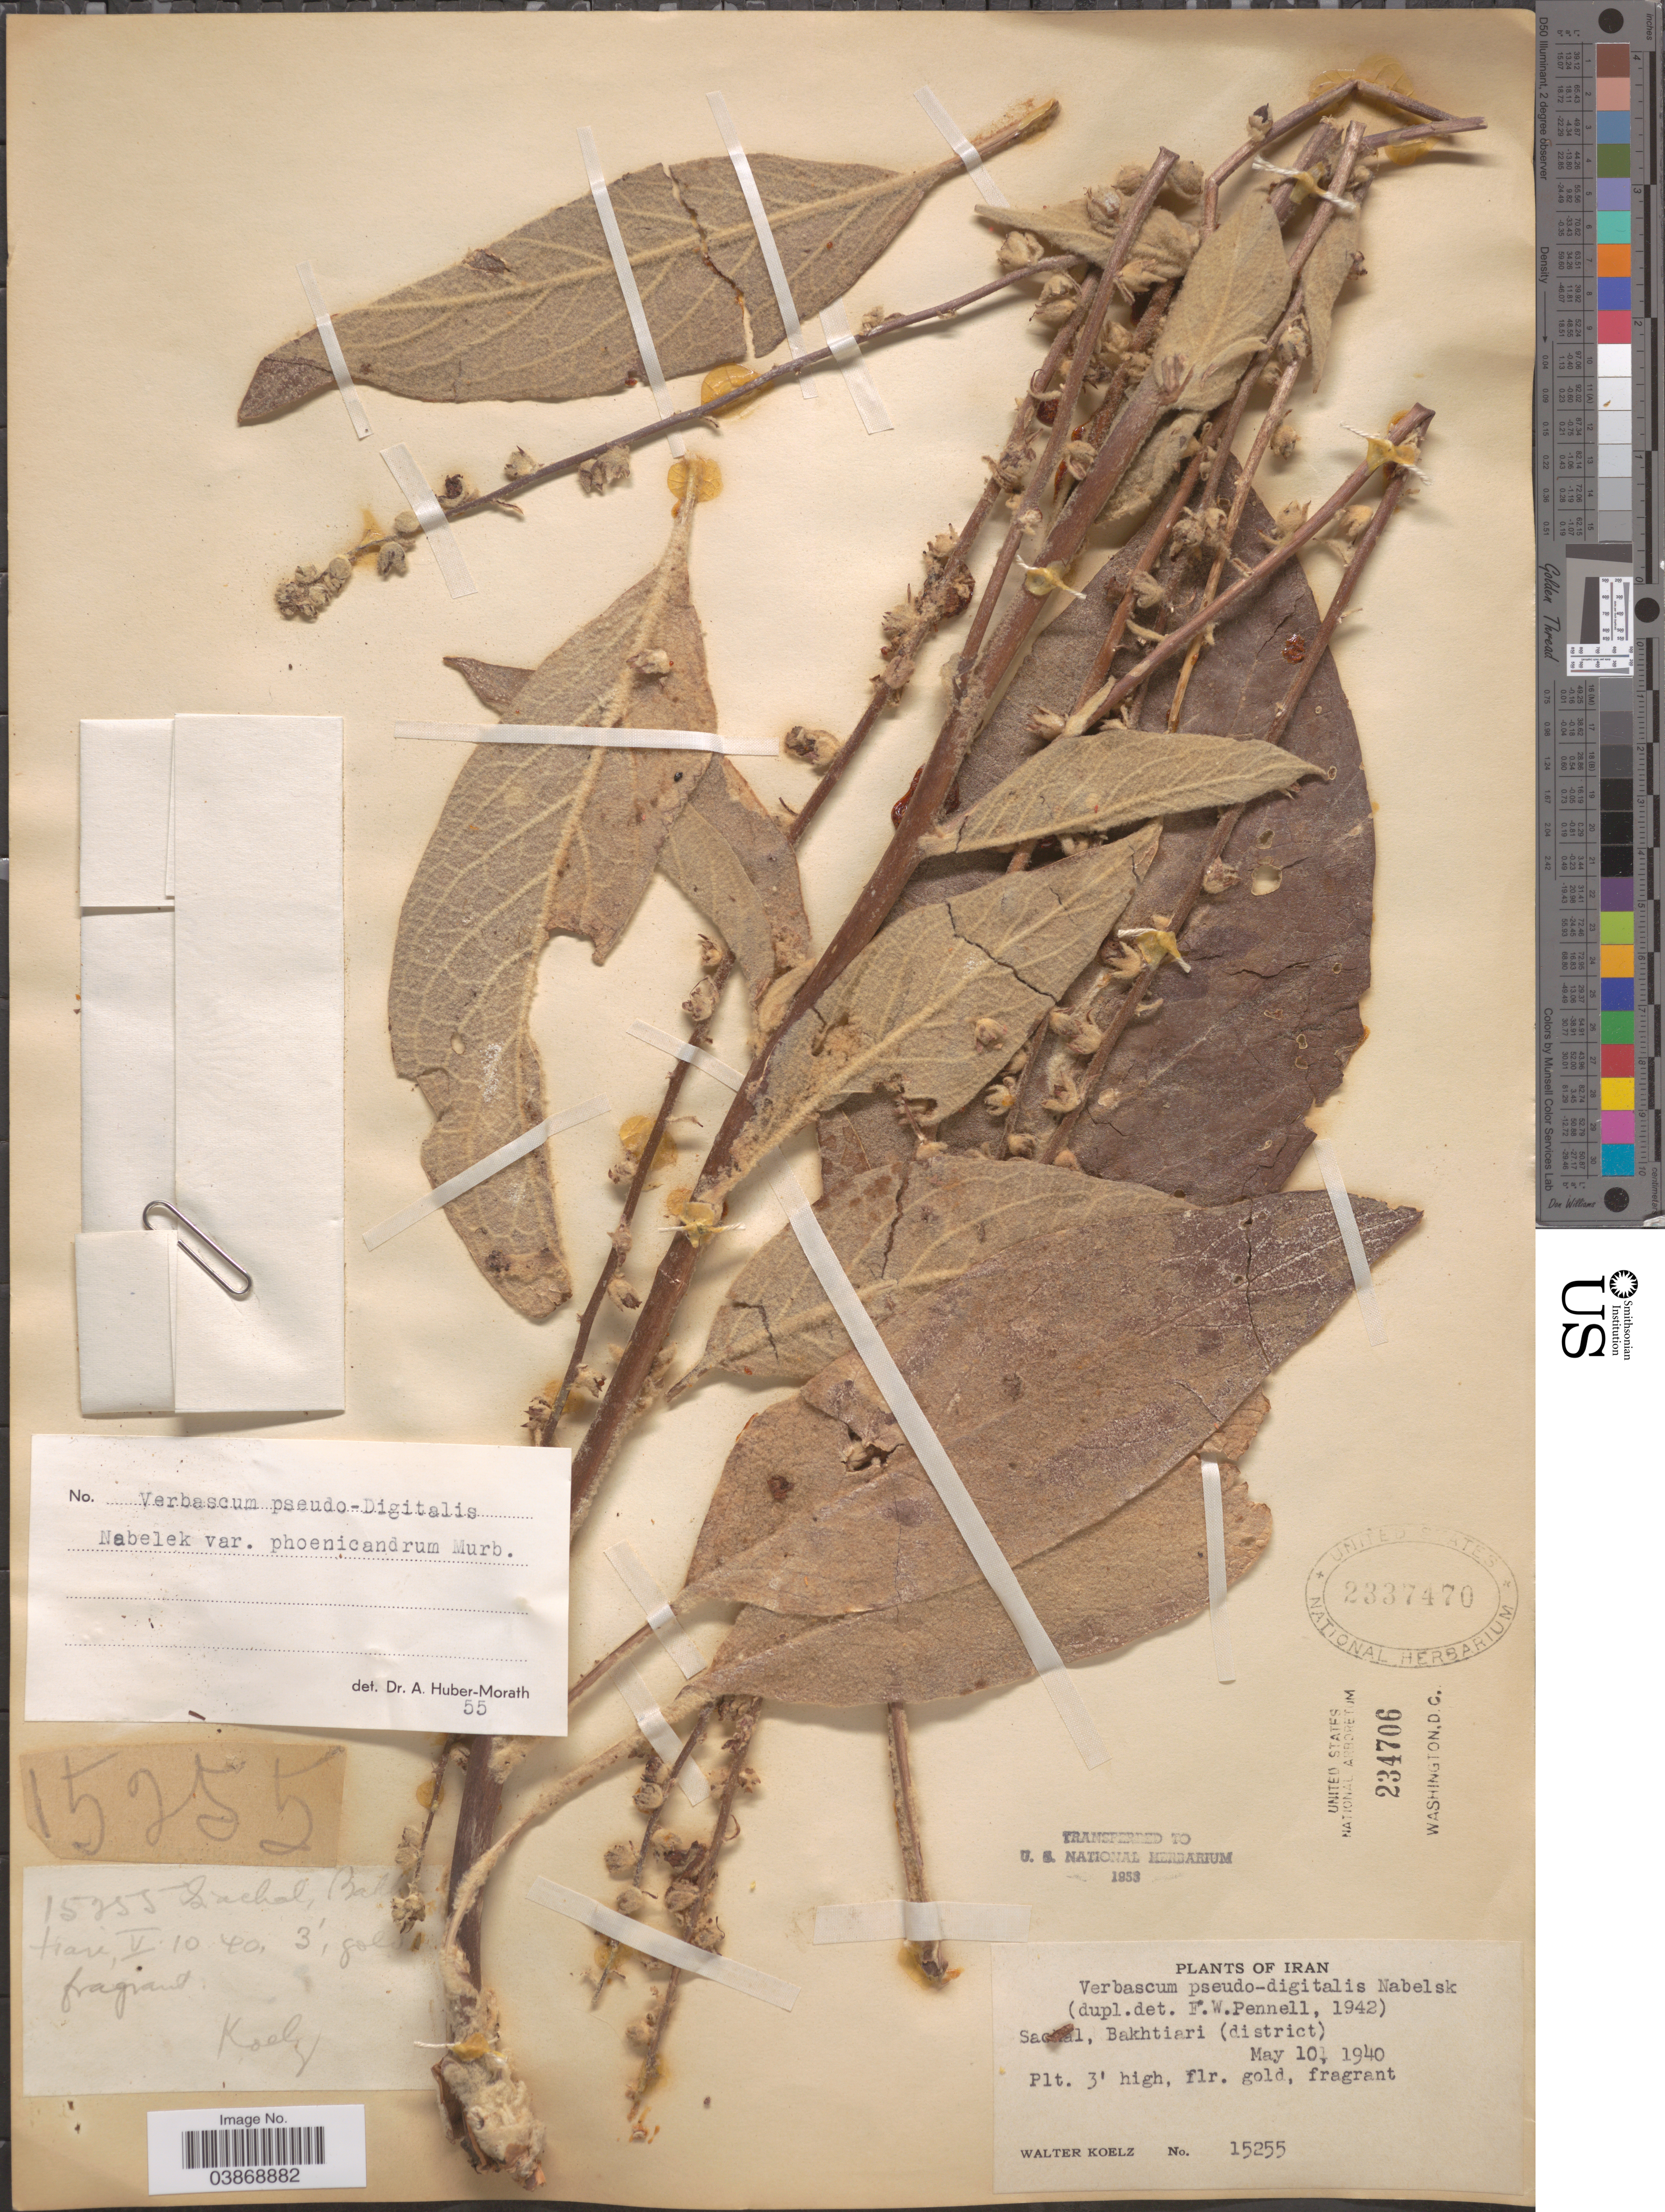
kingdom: Plantae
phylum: Tracheophyta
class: Magnoliopsida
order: Lamiales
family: Scrophulariaceae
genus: Verbascum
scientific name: Verbascum pseudodigitalis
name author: Nabĕlek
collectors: W. N. Koelz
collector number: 15255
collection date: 1940-05-10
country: Iran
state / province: Chahar Mahaal and Bakhtiari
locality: Sachal, Bakhtiari (district).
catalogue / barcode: US 2337470